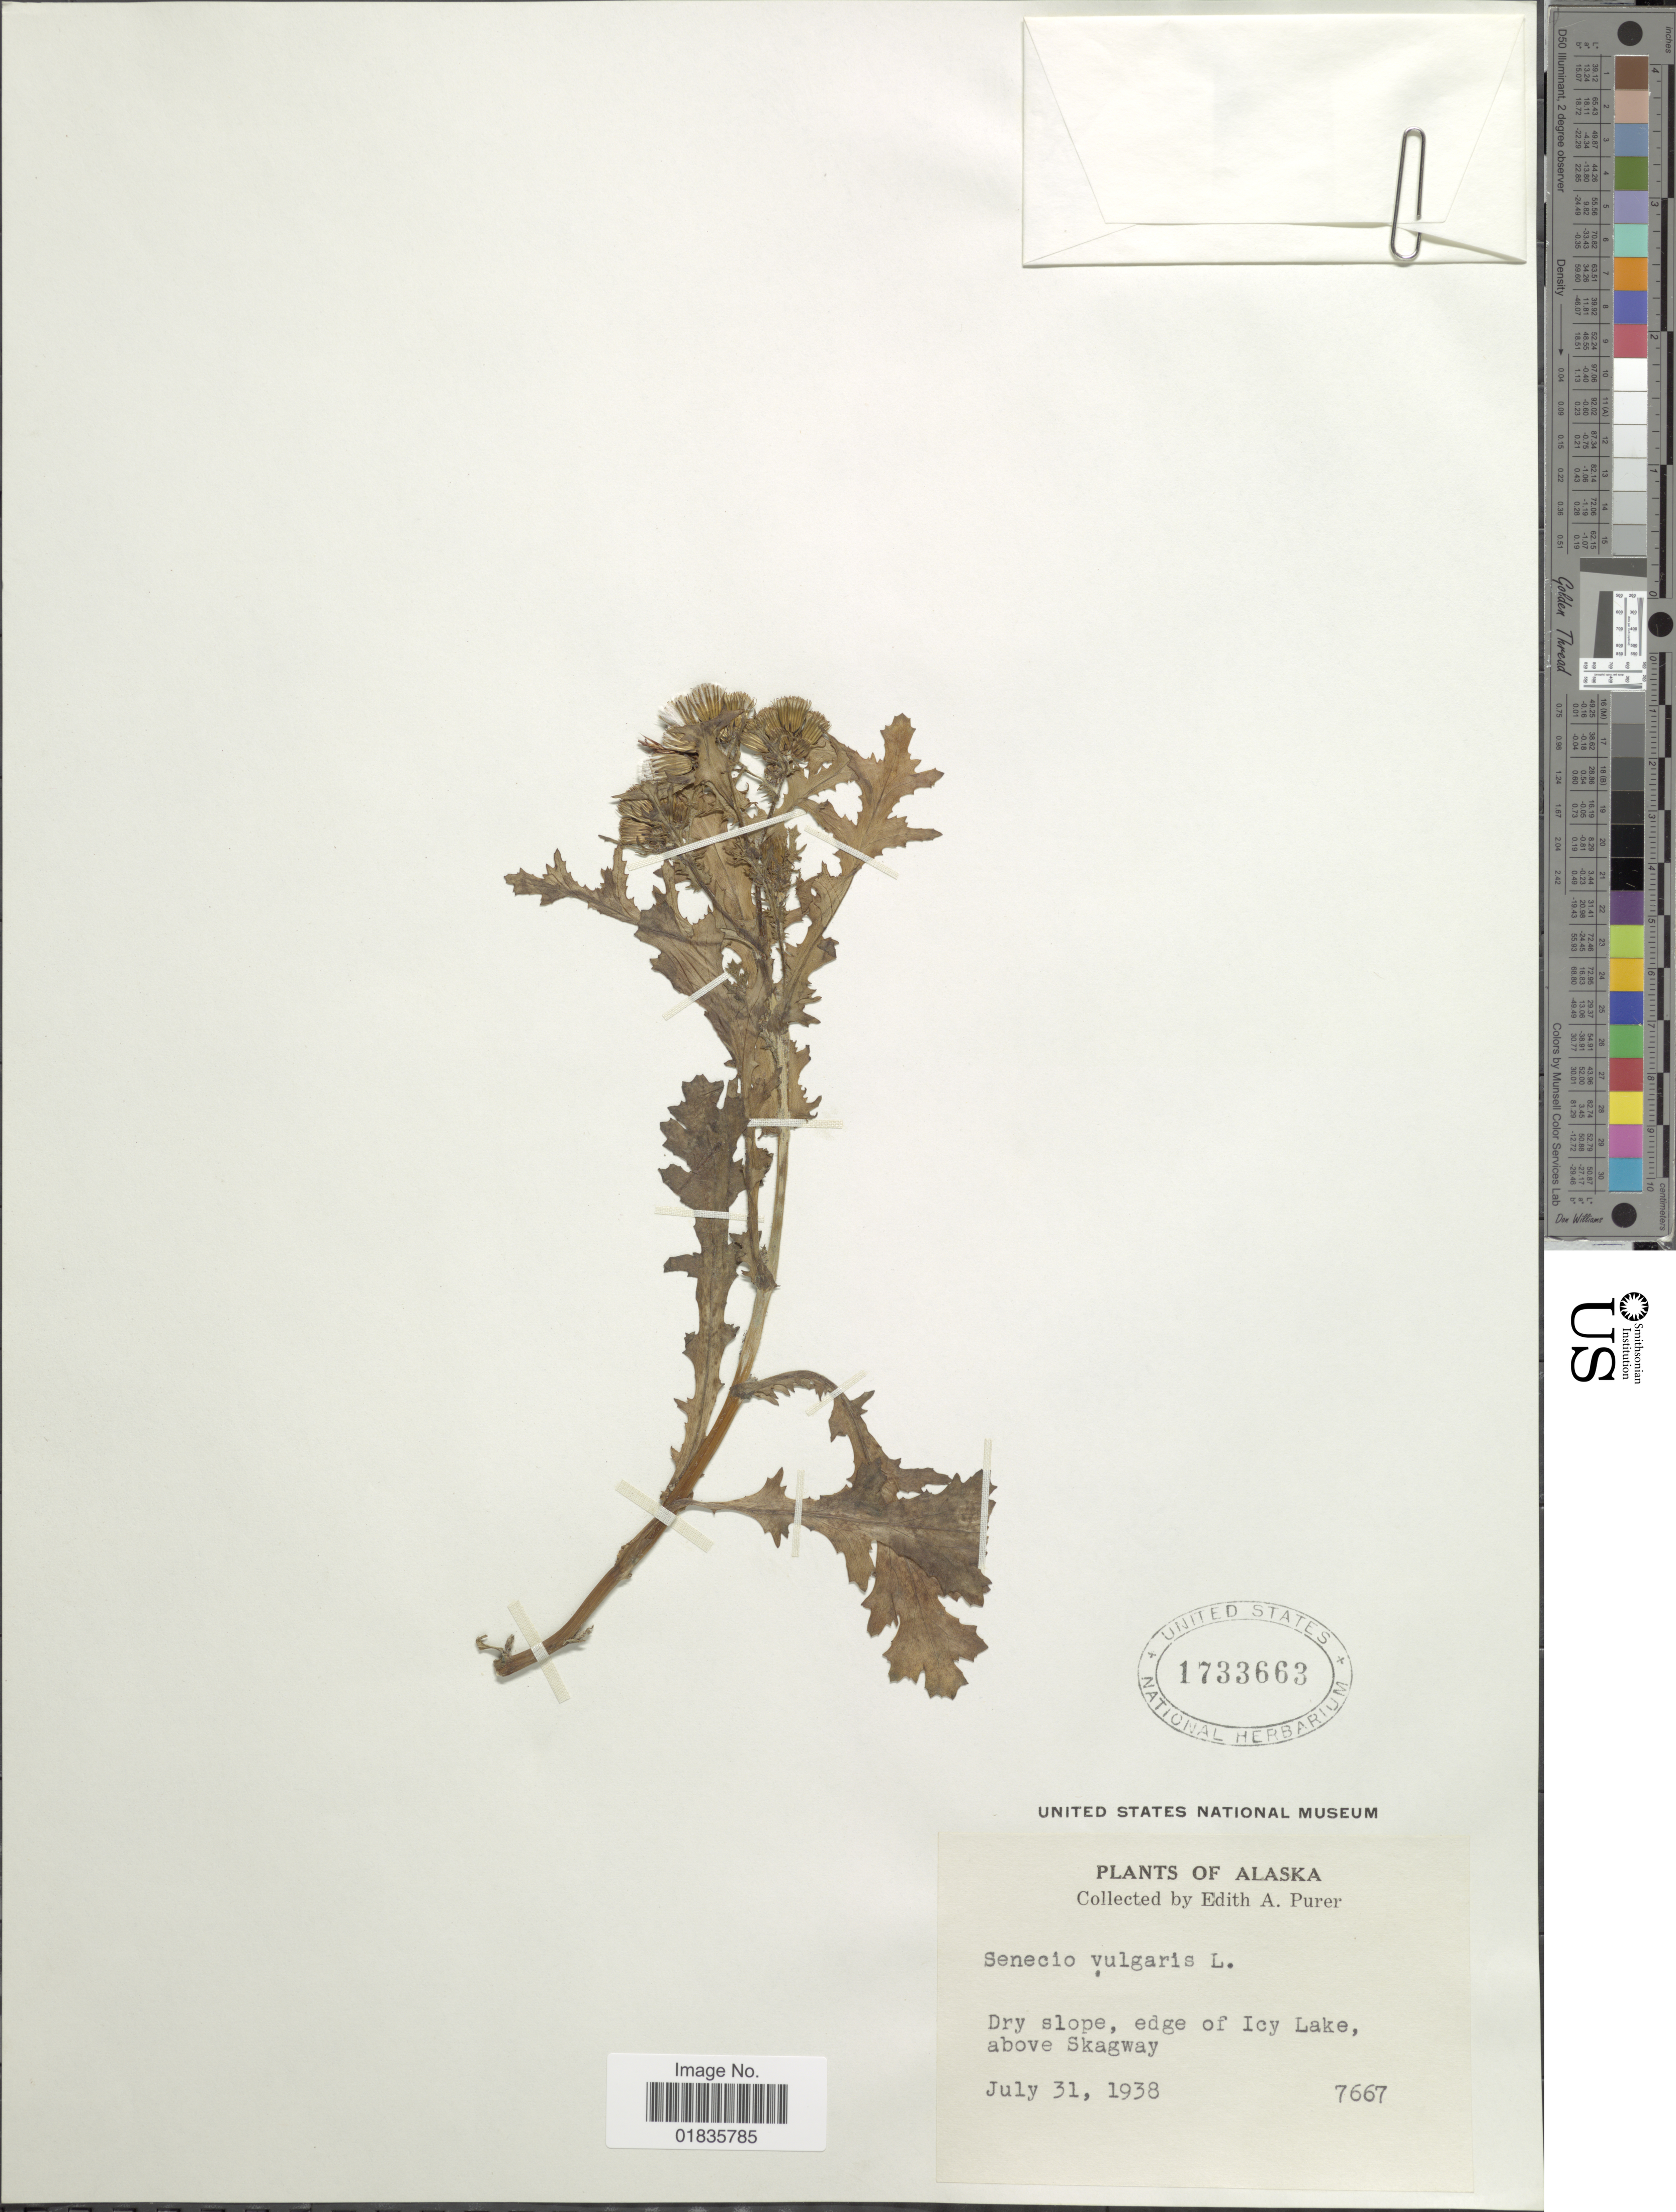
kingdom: Plantae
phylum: Tracheophyta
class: Magnoliopsida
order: Asterales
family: Asteraceae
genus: Senecio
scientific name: Senecio vulgaris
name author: L.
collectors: E. Purer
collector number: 7667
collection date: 1938-07-31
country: United States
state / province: Alaska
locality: Dry slope, edge of Icy Lake, above Skagway.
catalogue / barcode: US 1733663